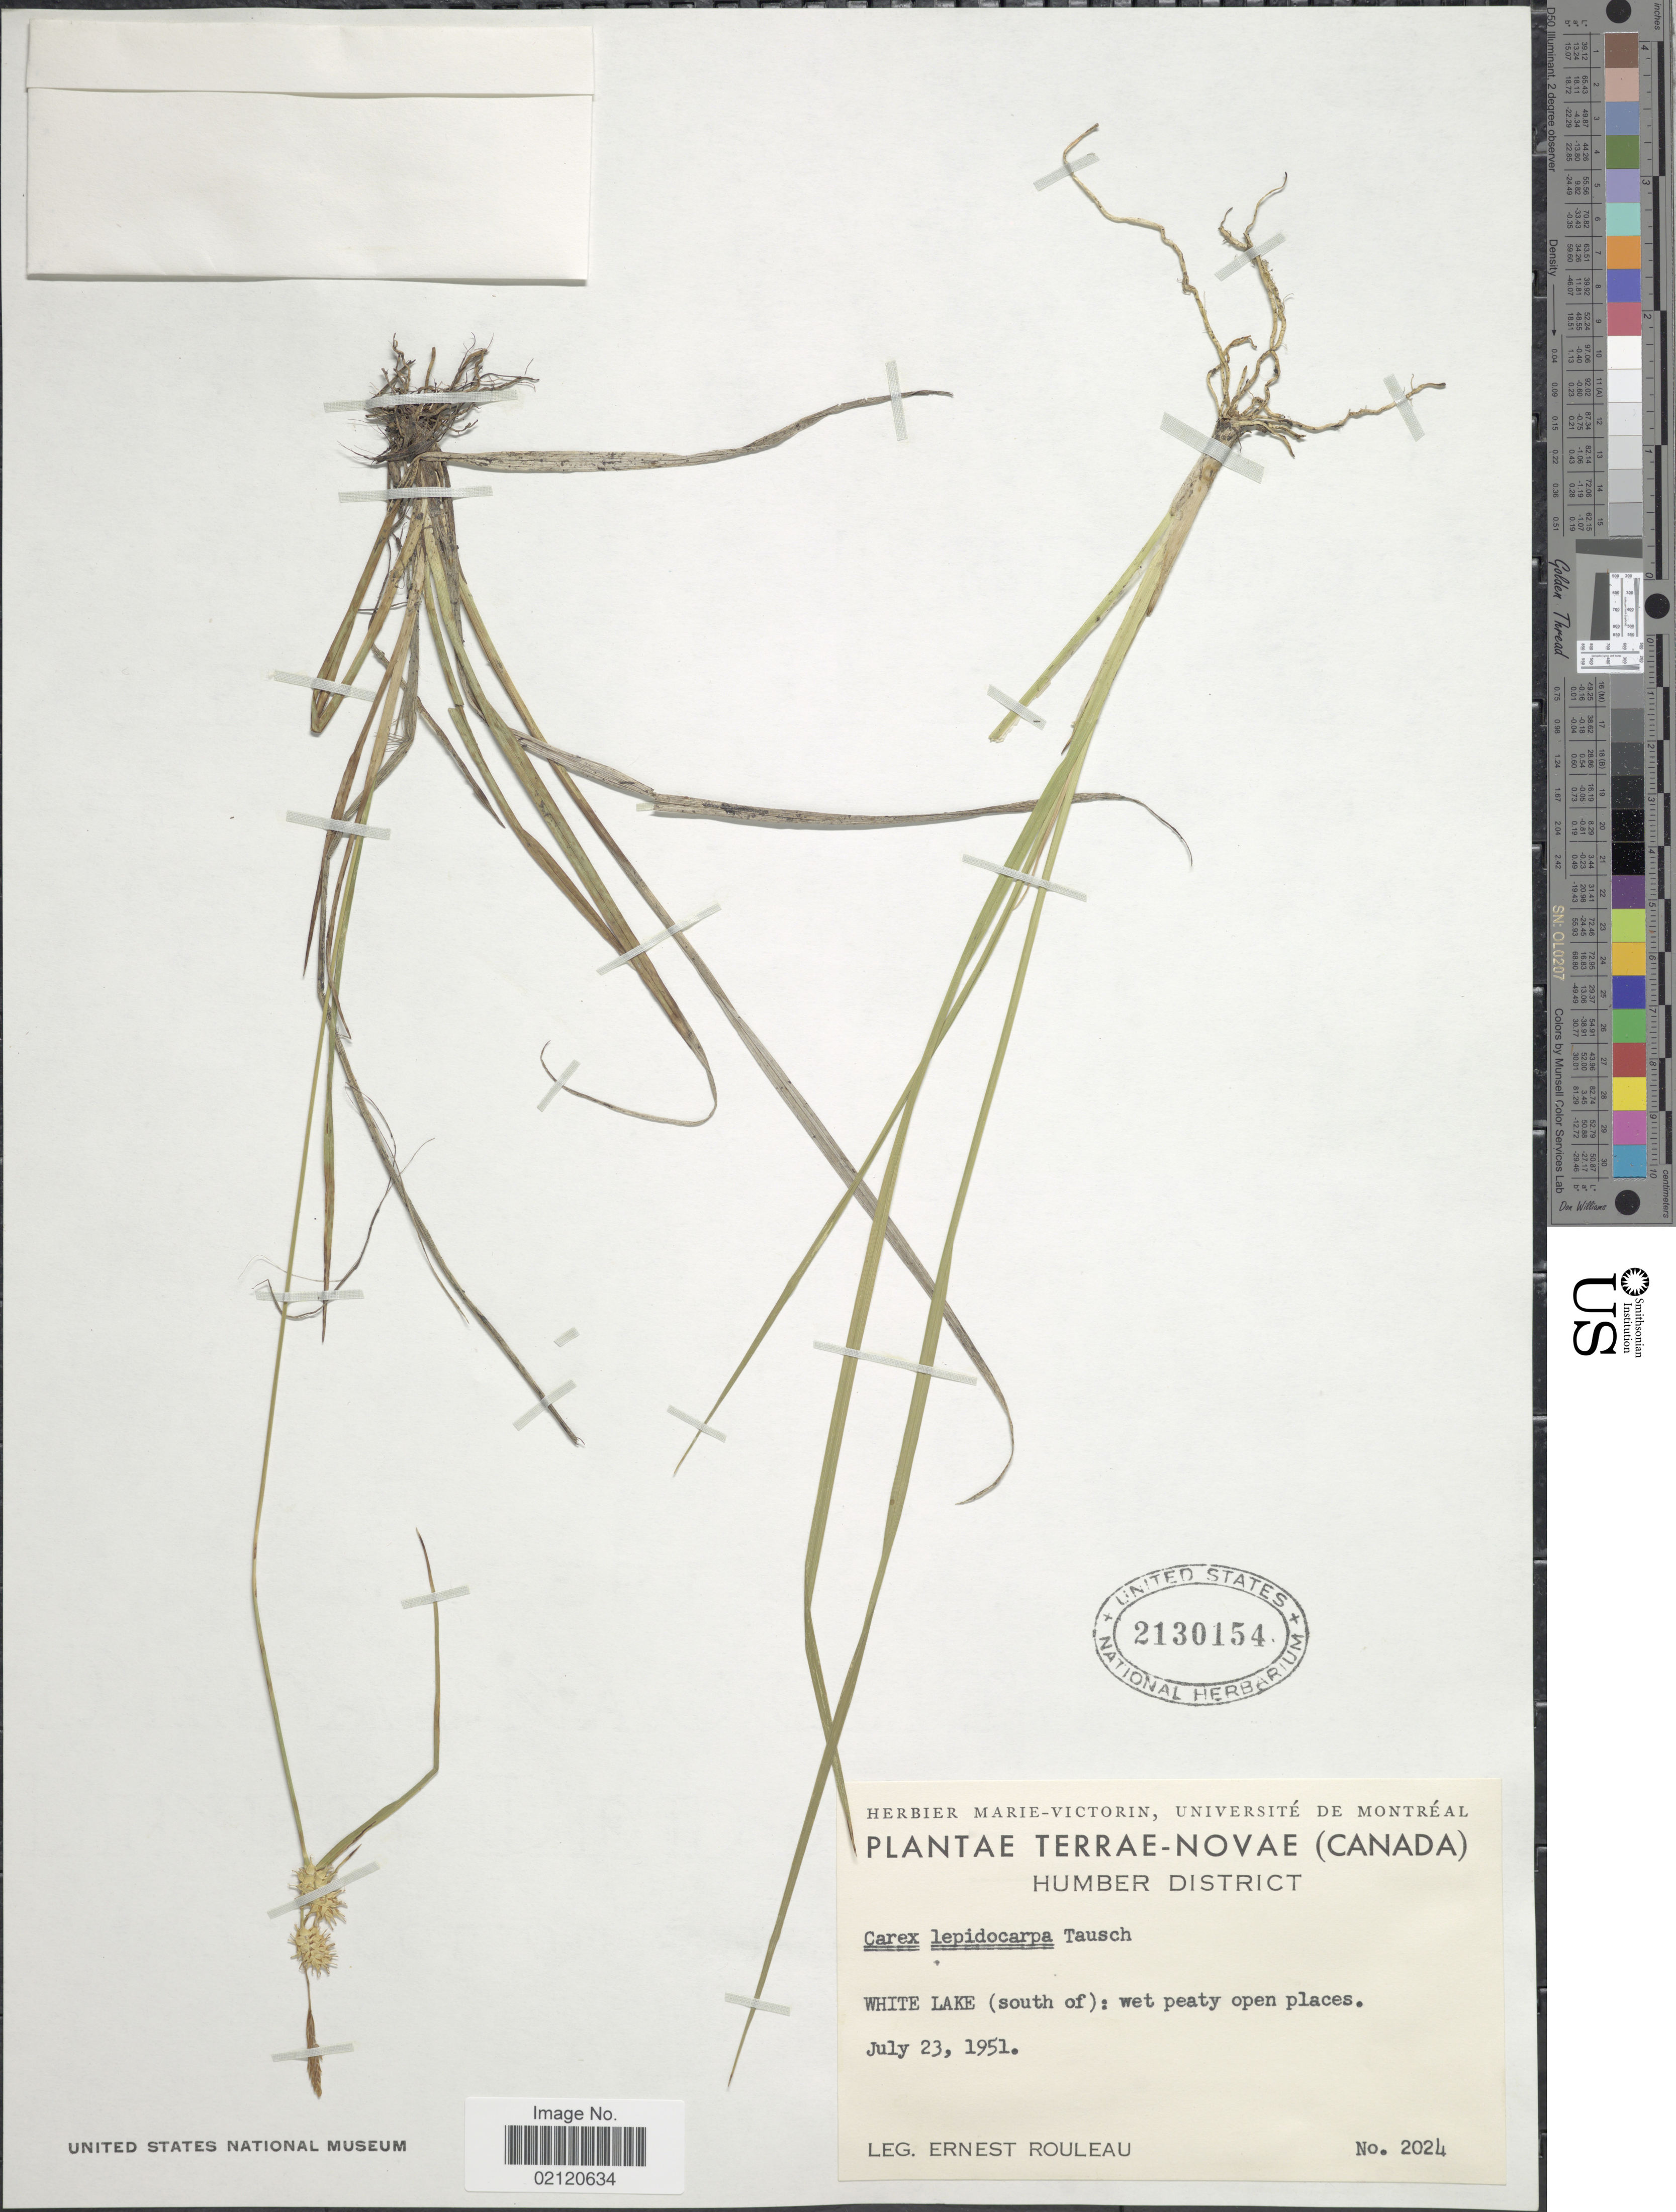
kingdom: Plantae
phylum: Tracheophyta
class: Liliopsida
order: Poales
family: Cyperaceae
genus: Carex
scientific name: Carex lepidocarpa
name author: Tausch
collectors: E. Rouleau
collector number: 2024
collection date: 1951-07-23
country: Canada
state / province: Newfoundland and Labrador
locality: Terrae-Novae, White Lake (south of): wet peaty open places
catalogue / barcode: US 2130154